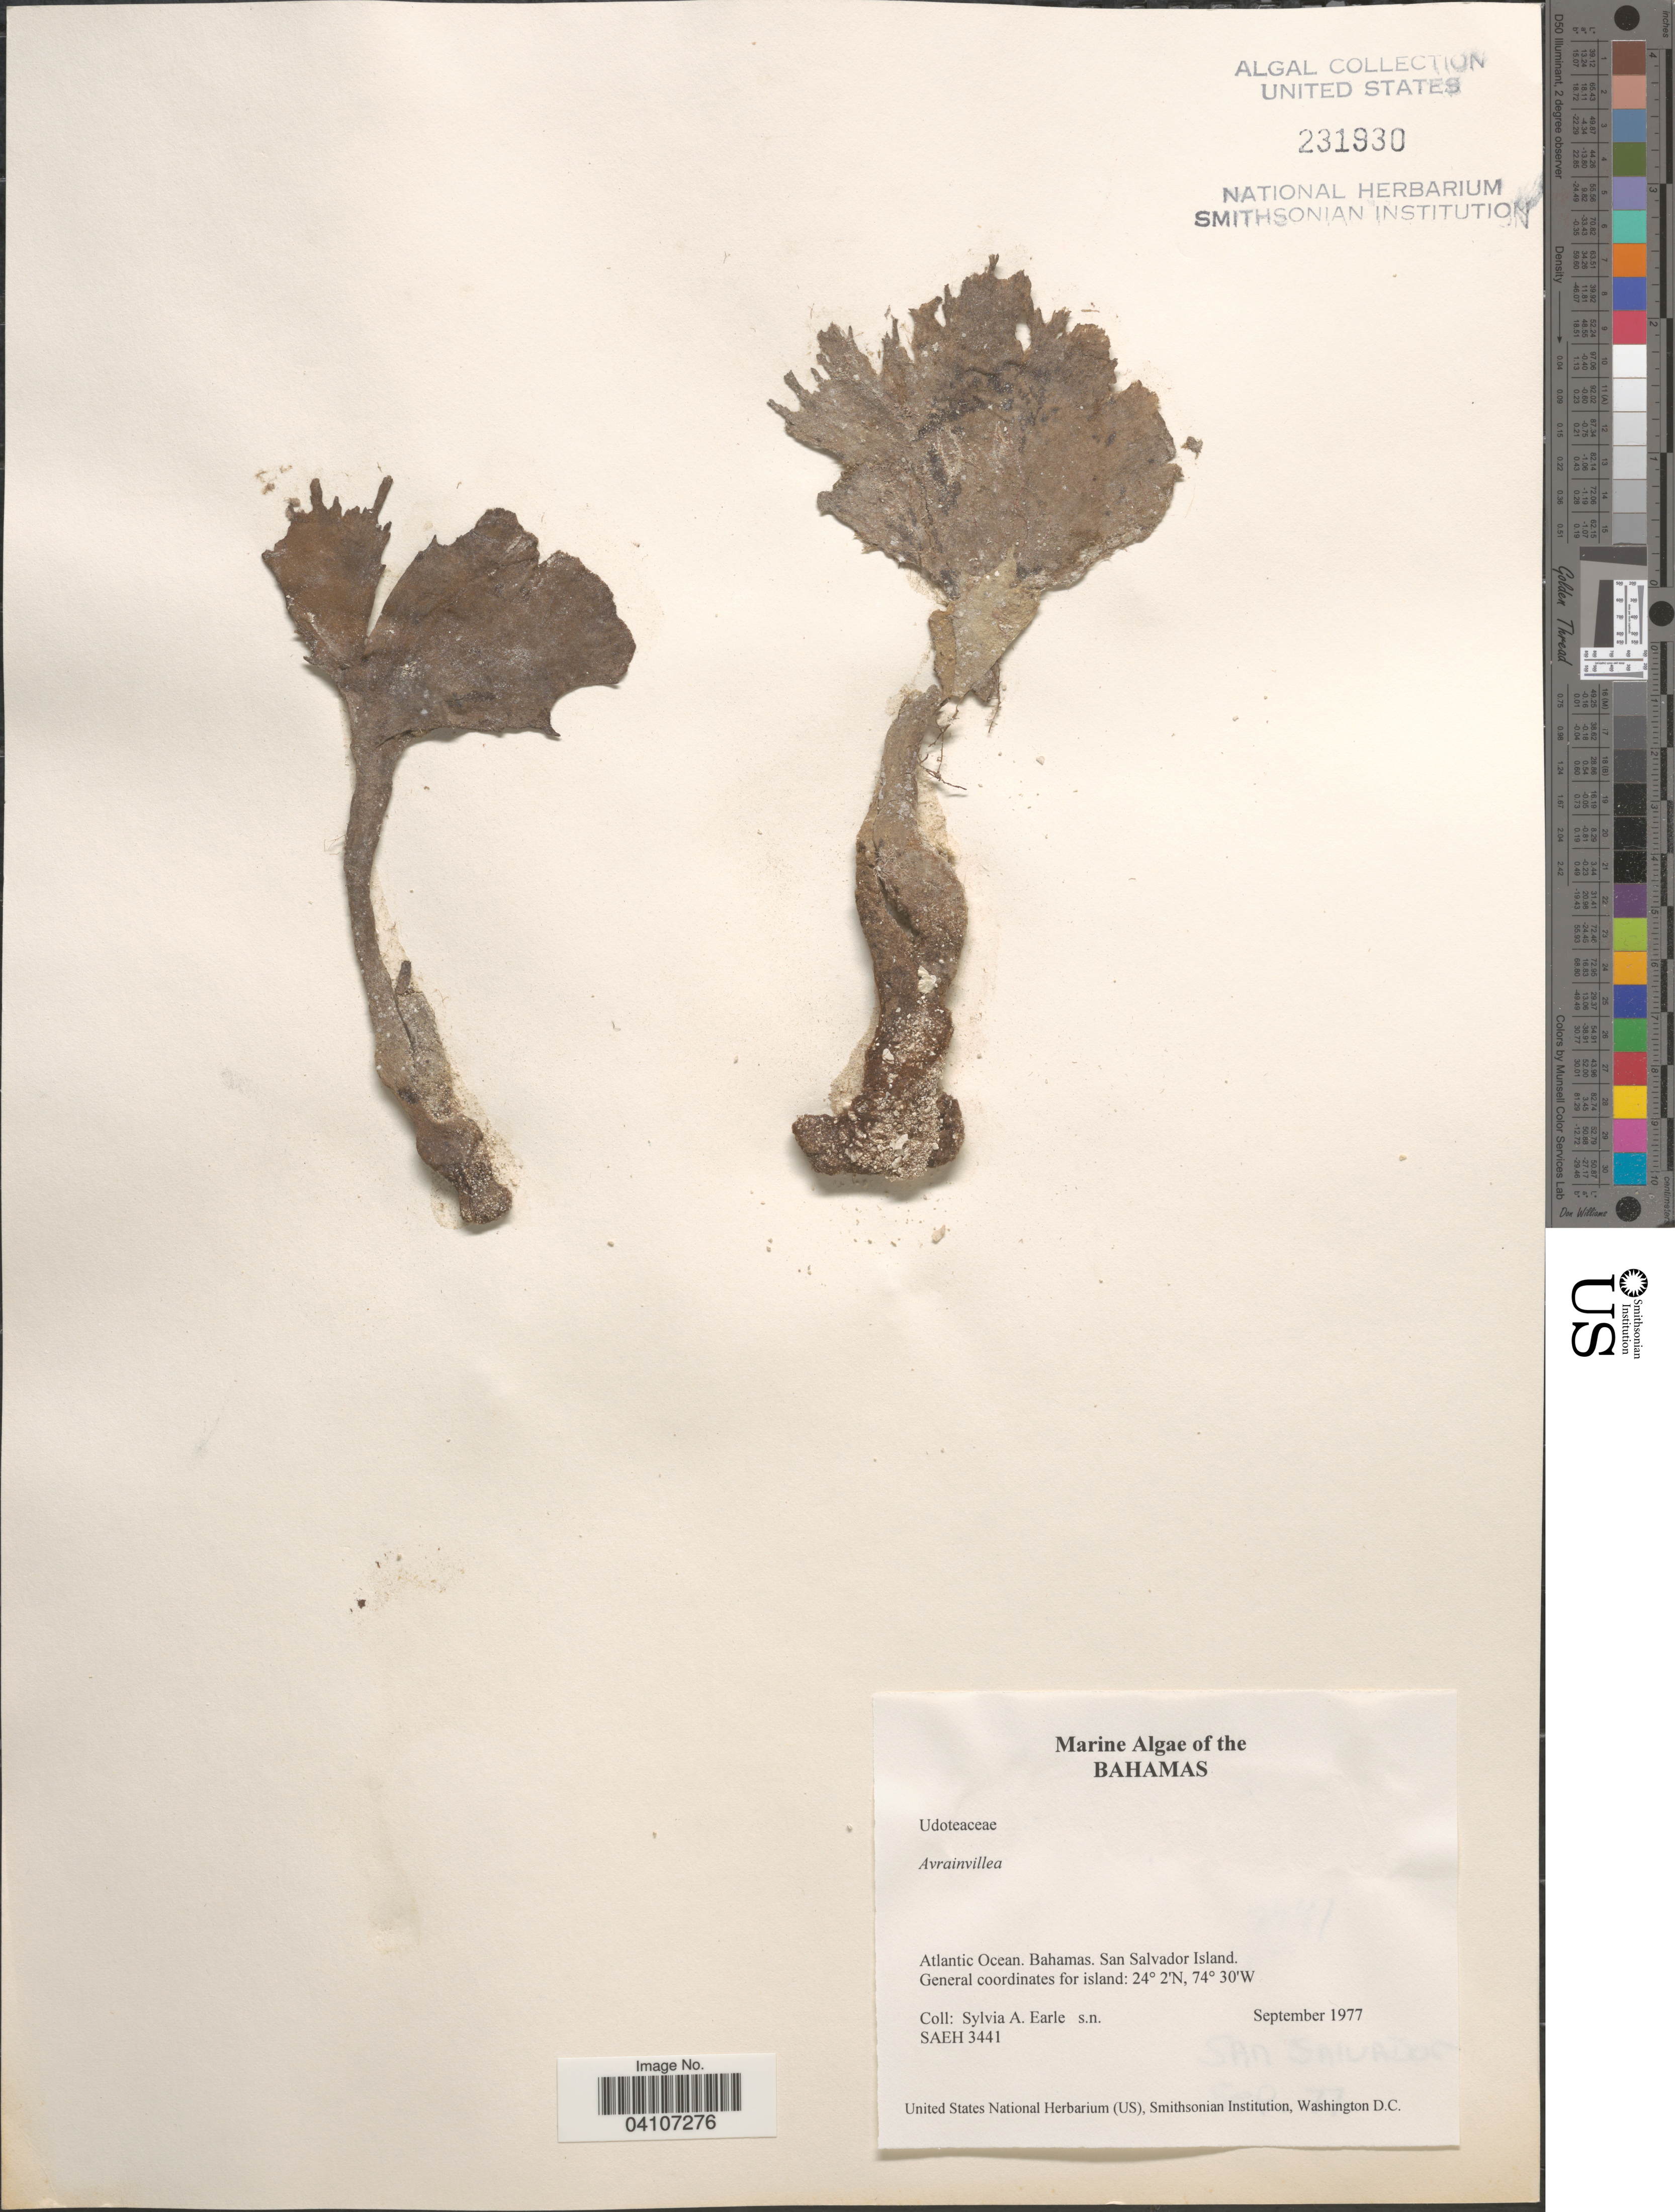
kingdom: Plantae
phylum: Chlorophyta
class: Ulvophyceae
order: Bryopsidales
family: Dichotomosiphonaceae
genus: Avrainvillea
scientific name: Avrainvillea sp.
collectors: S. A. Earle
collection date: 1977-09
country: Bahamas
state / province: San Salvador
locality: Atlantic Ocean. San Salvador Island.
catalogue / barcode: US 231930